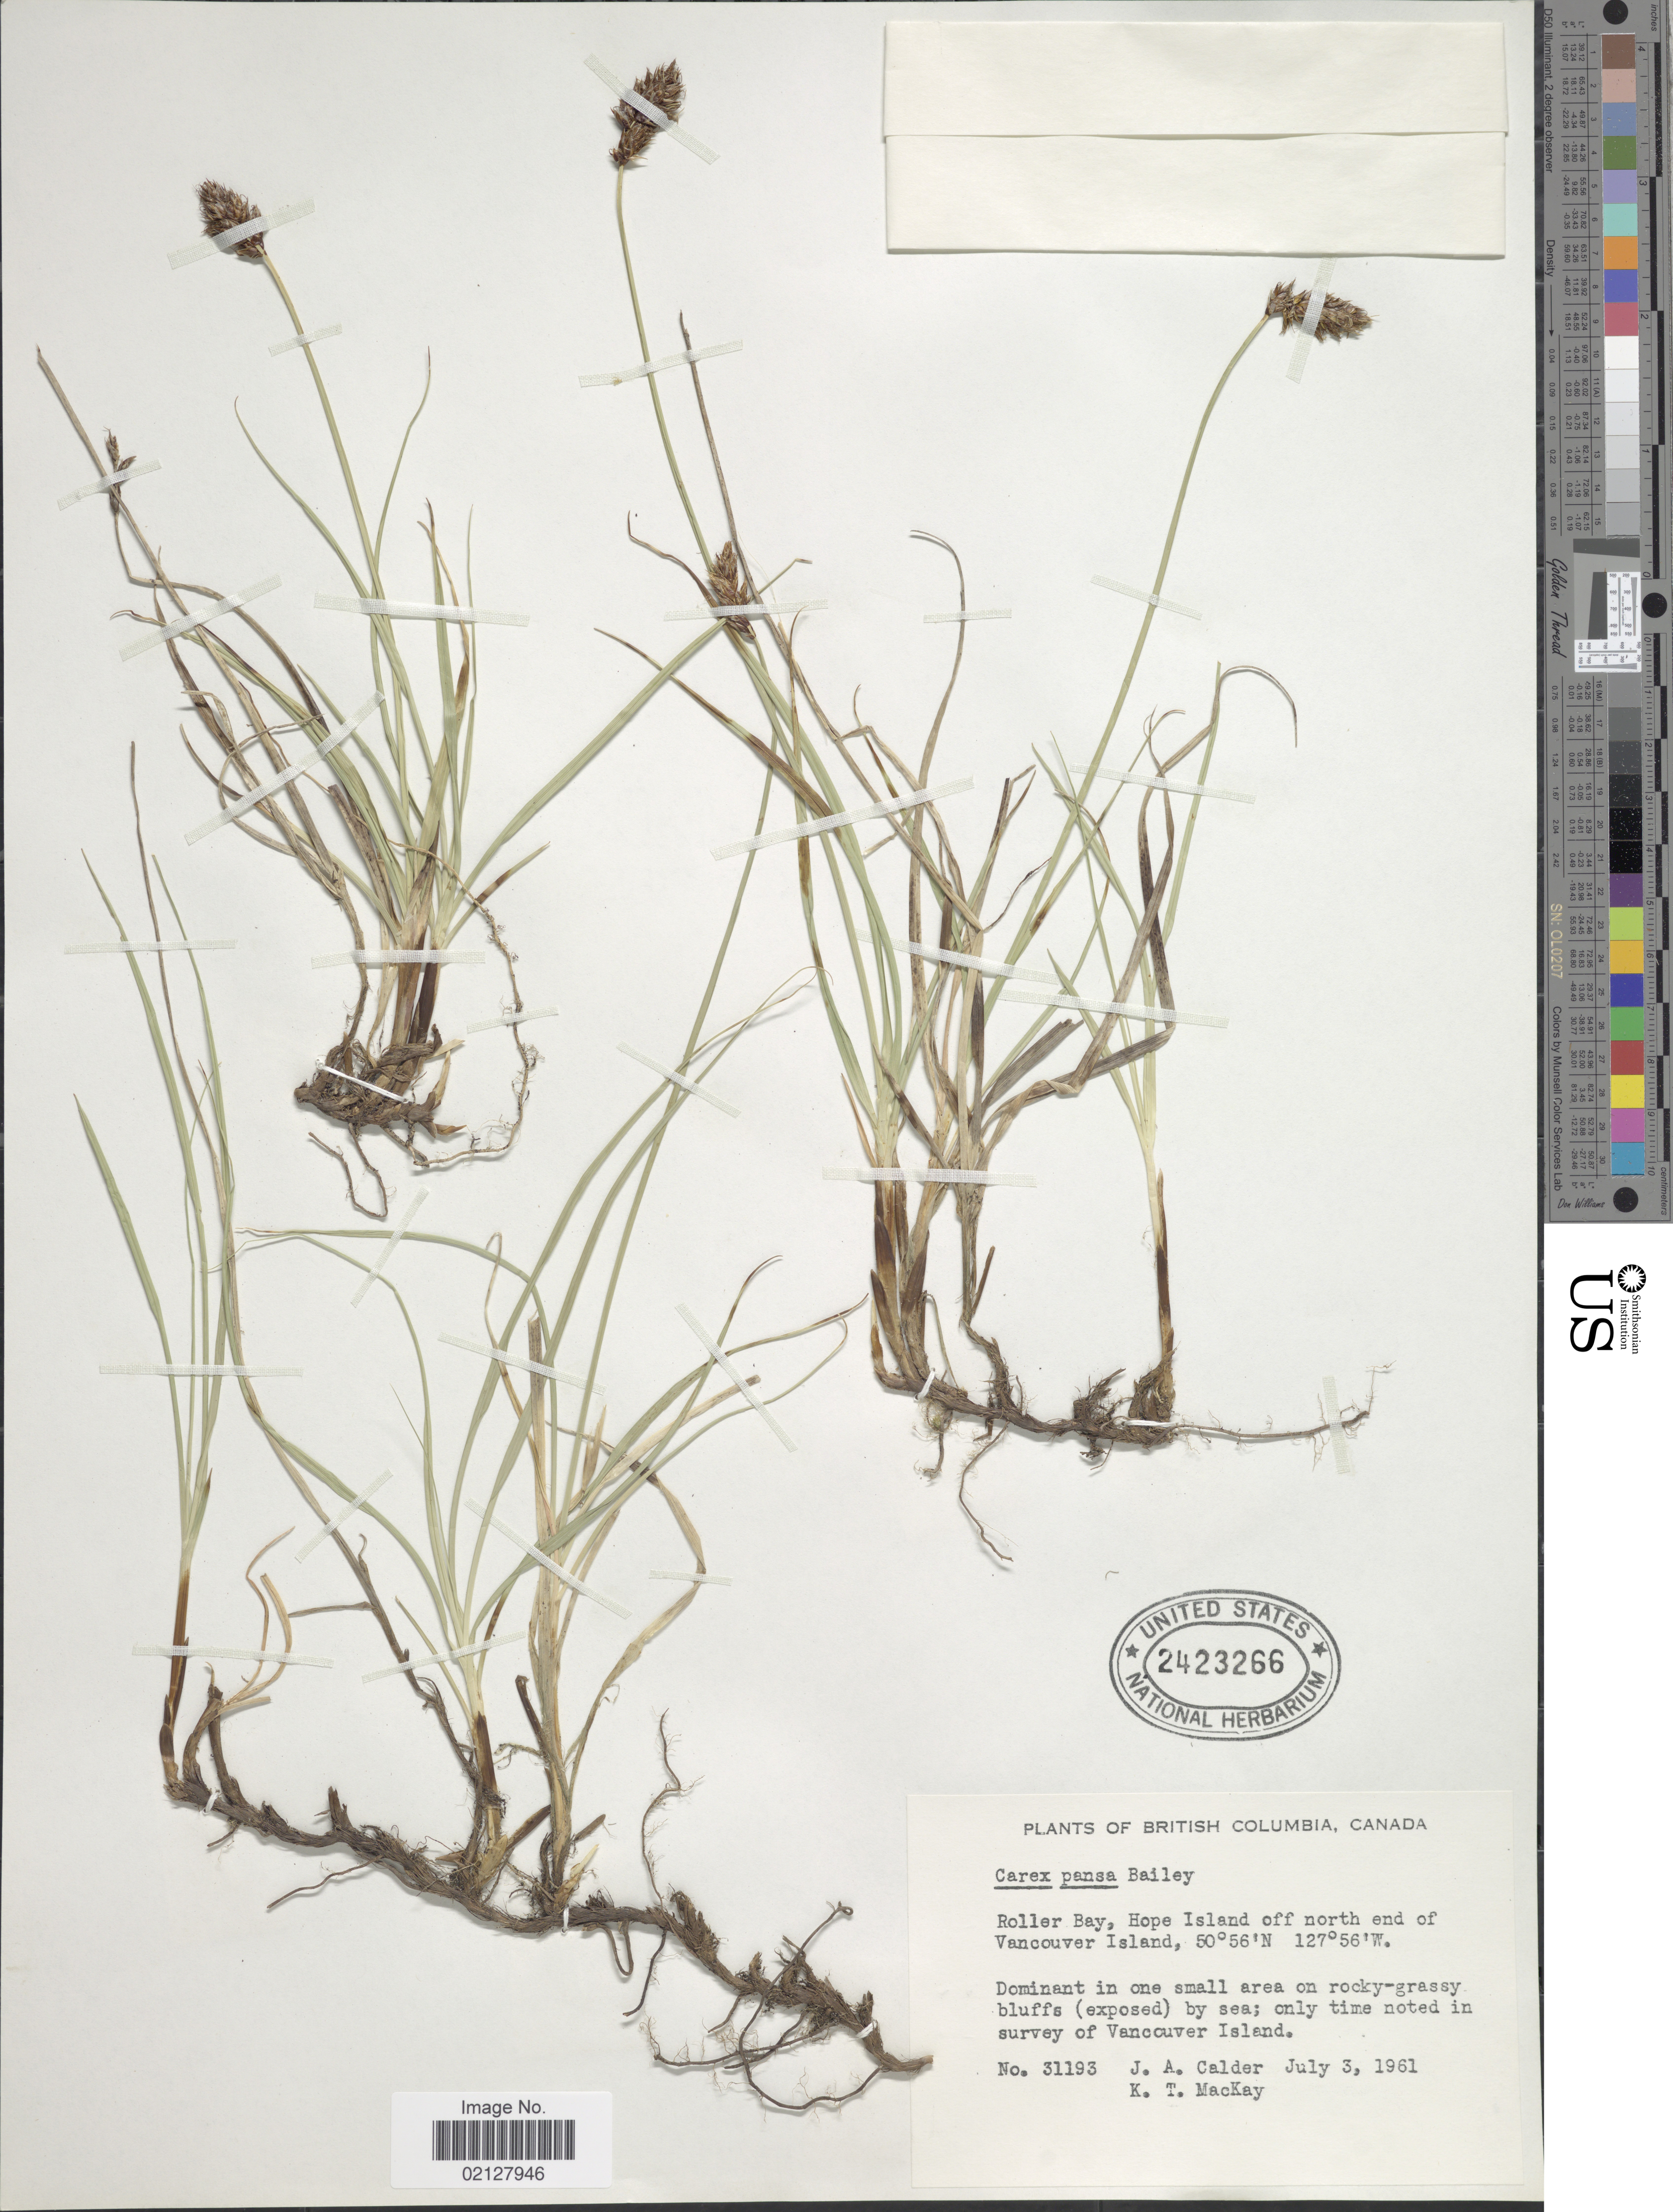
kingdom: Plantae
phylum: Tracheophyta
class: Liliopsida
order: Poales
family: Cyperaceae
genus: Carex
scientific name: Carex pansa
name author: L.H. Bailey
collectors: J. A. Calder & K. T. Mackay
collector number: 31193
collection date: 1961-07-03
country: Canada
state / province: British Columbia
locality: Roller Bay, Hope Island off north end of Vancouver Island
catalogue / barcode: US 2423266